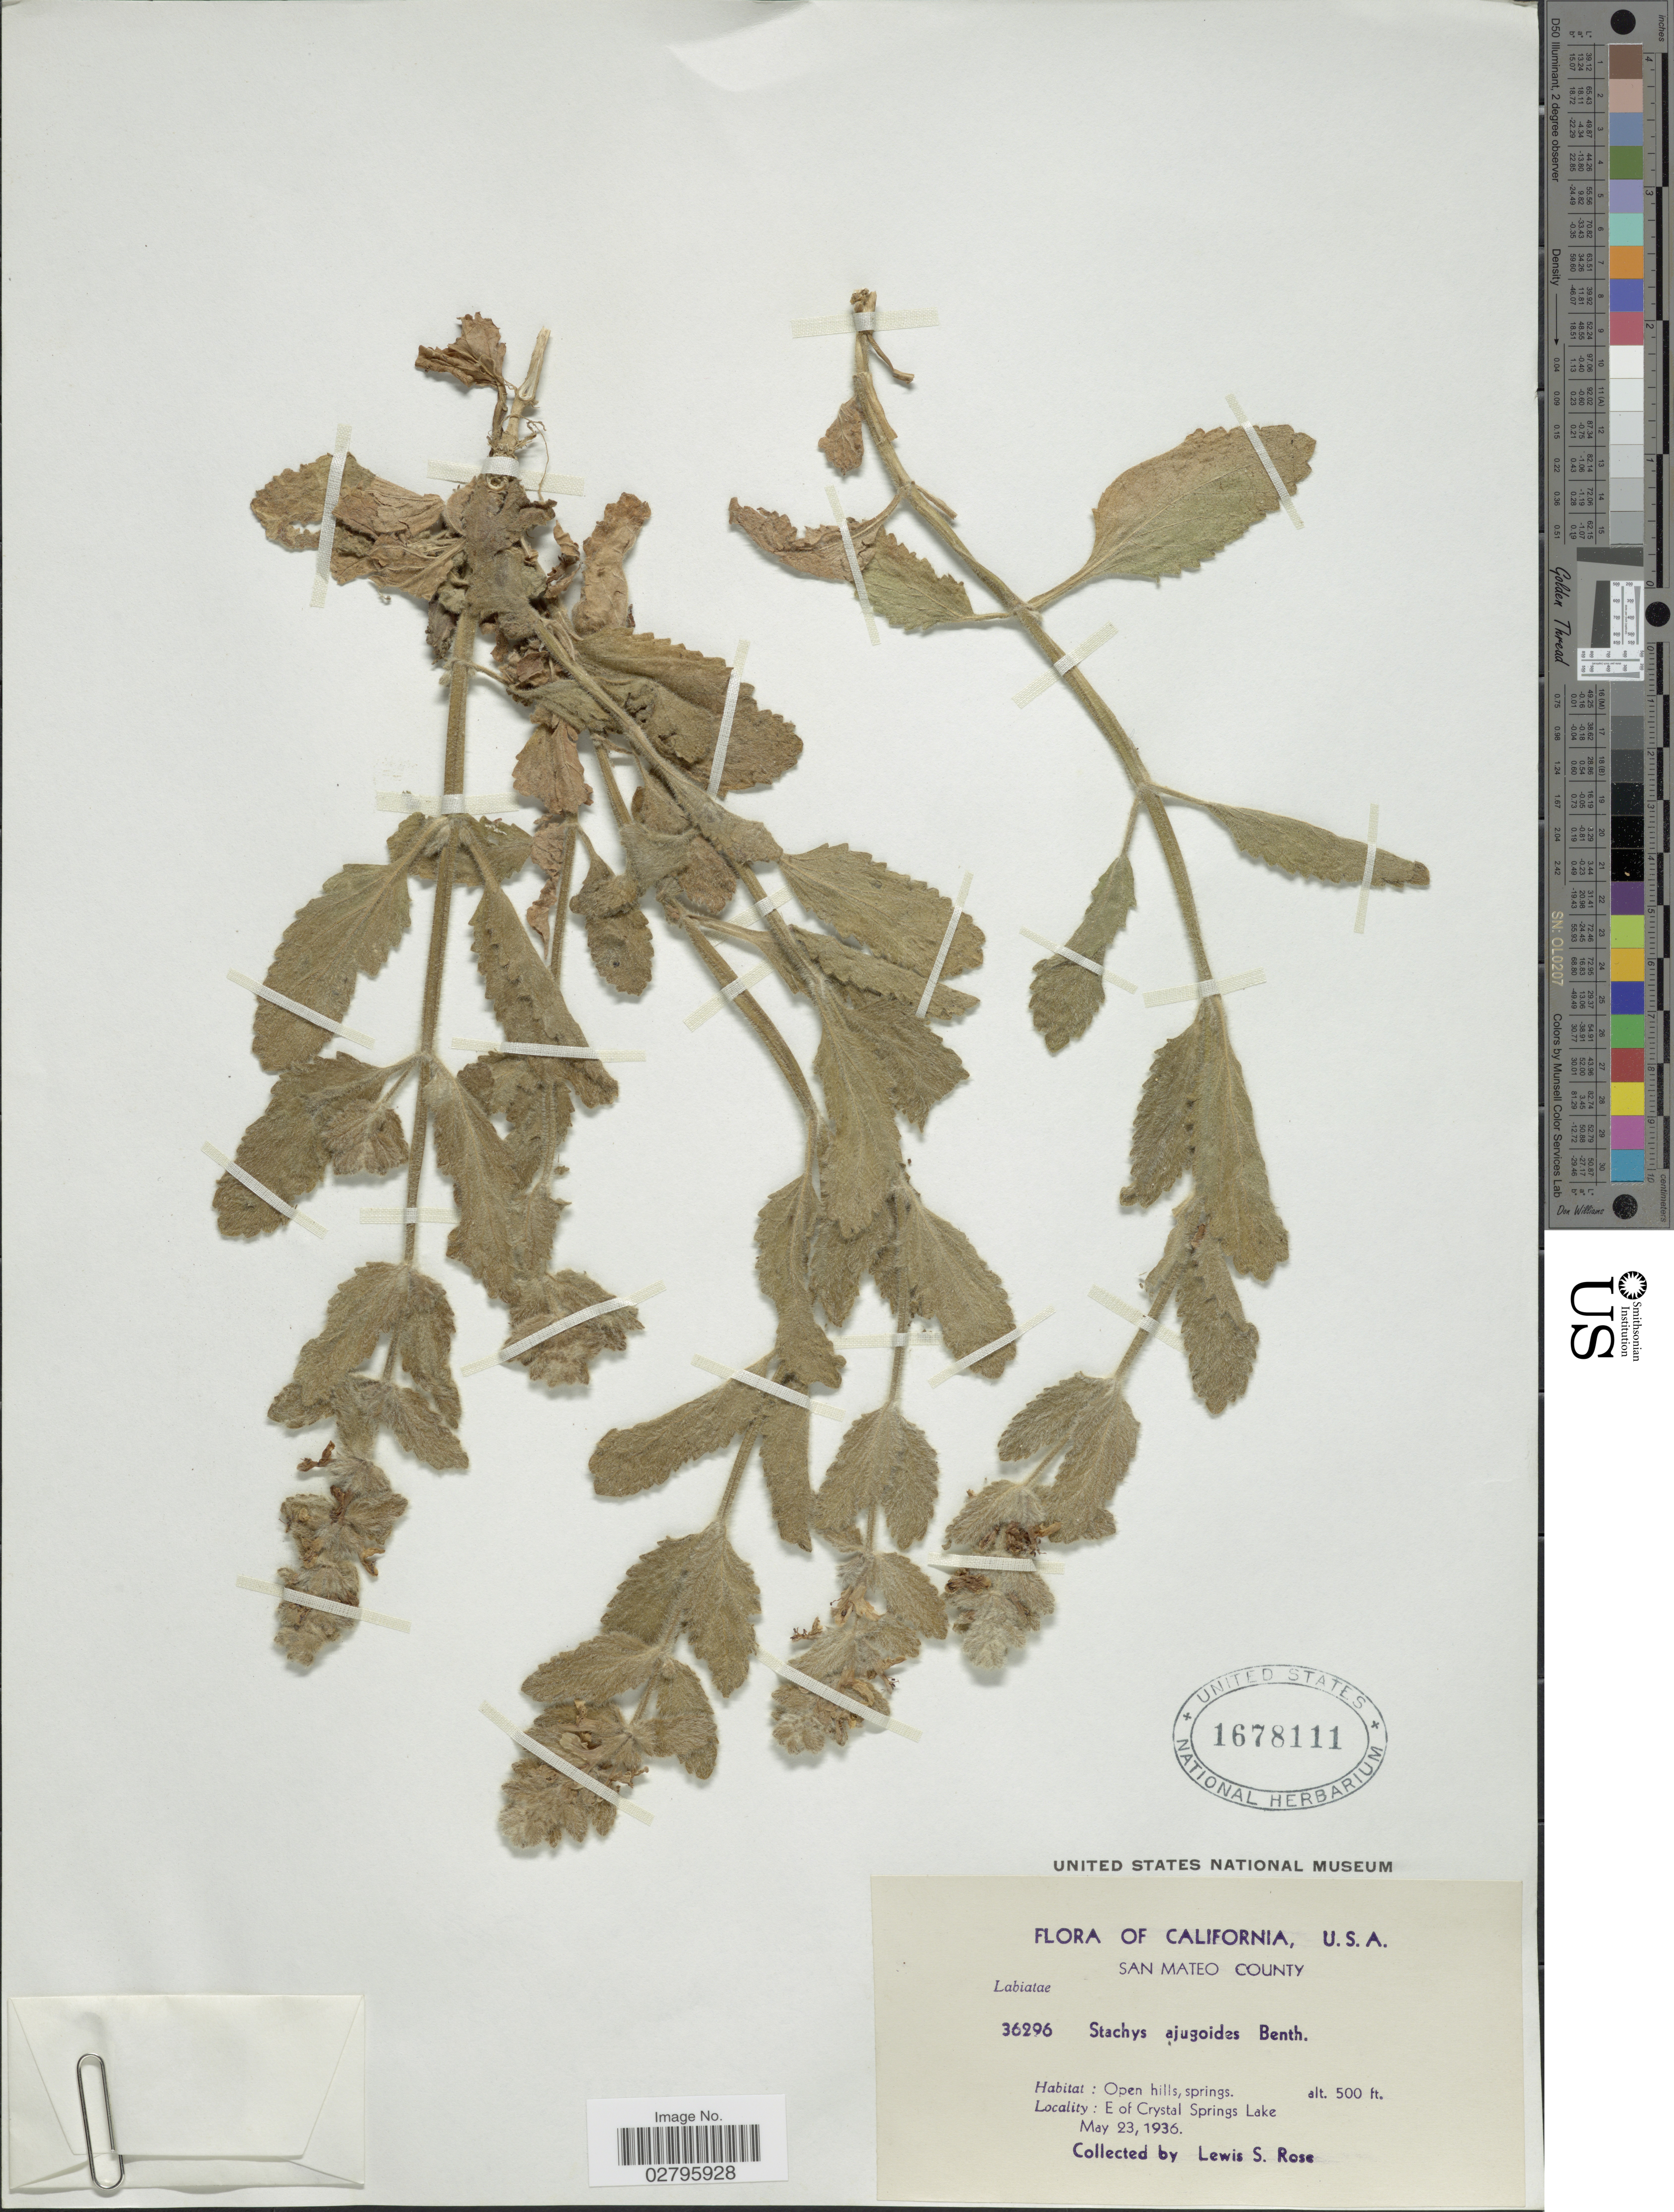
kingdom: Plantae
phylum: Tracheophyta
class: Magnoliopsida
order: Lamiales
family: Lamiaceae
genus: Stachys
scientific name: Stachys ajugoides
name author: Benth.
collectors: L. S. Rose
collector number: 36296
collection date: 1936-05-23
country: United States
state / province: California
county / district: San Mateo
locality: San Mateo County. E of Crystal Springs Lake.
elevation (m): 152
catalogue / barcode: US 1678111